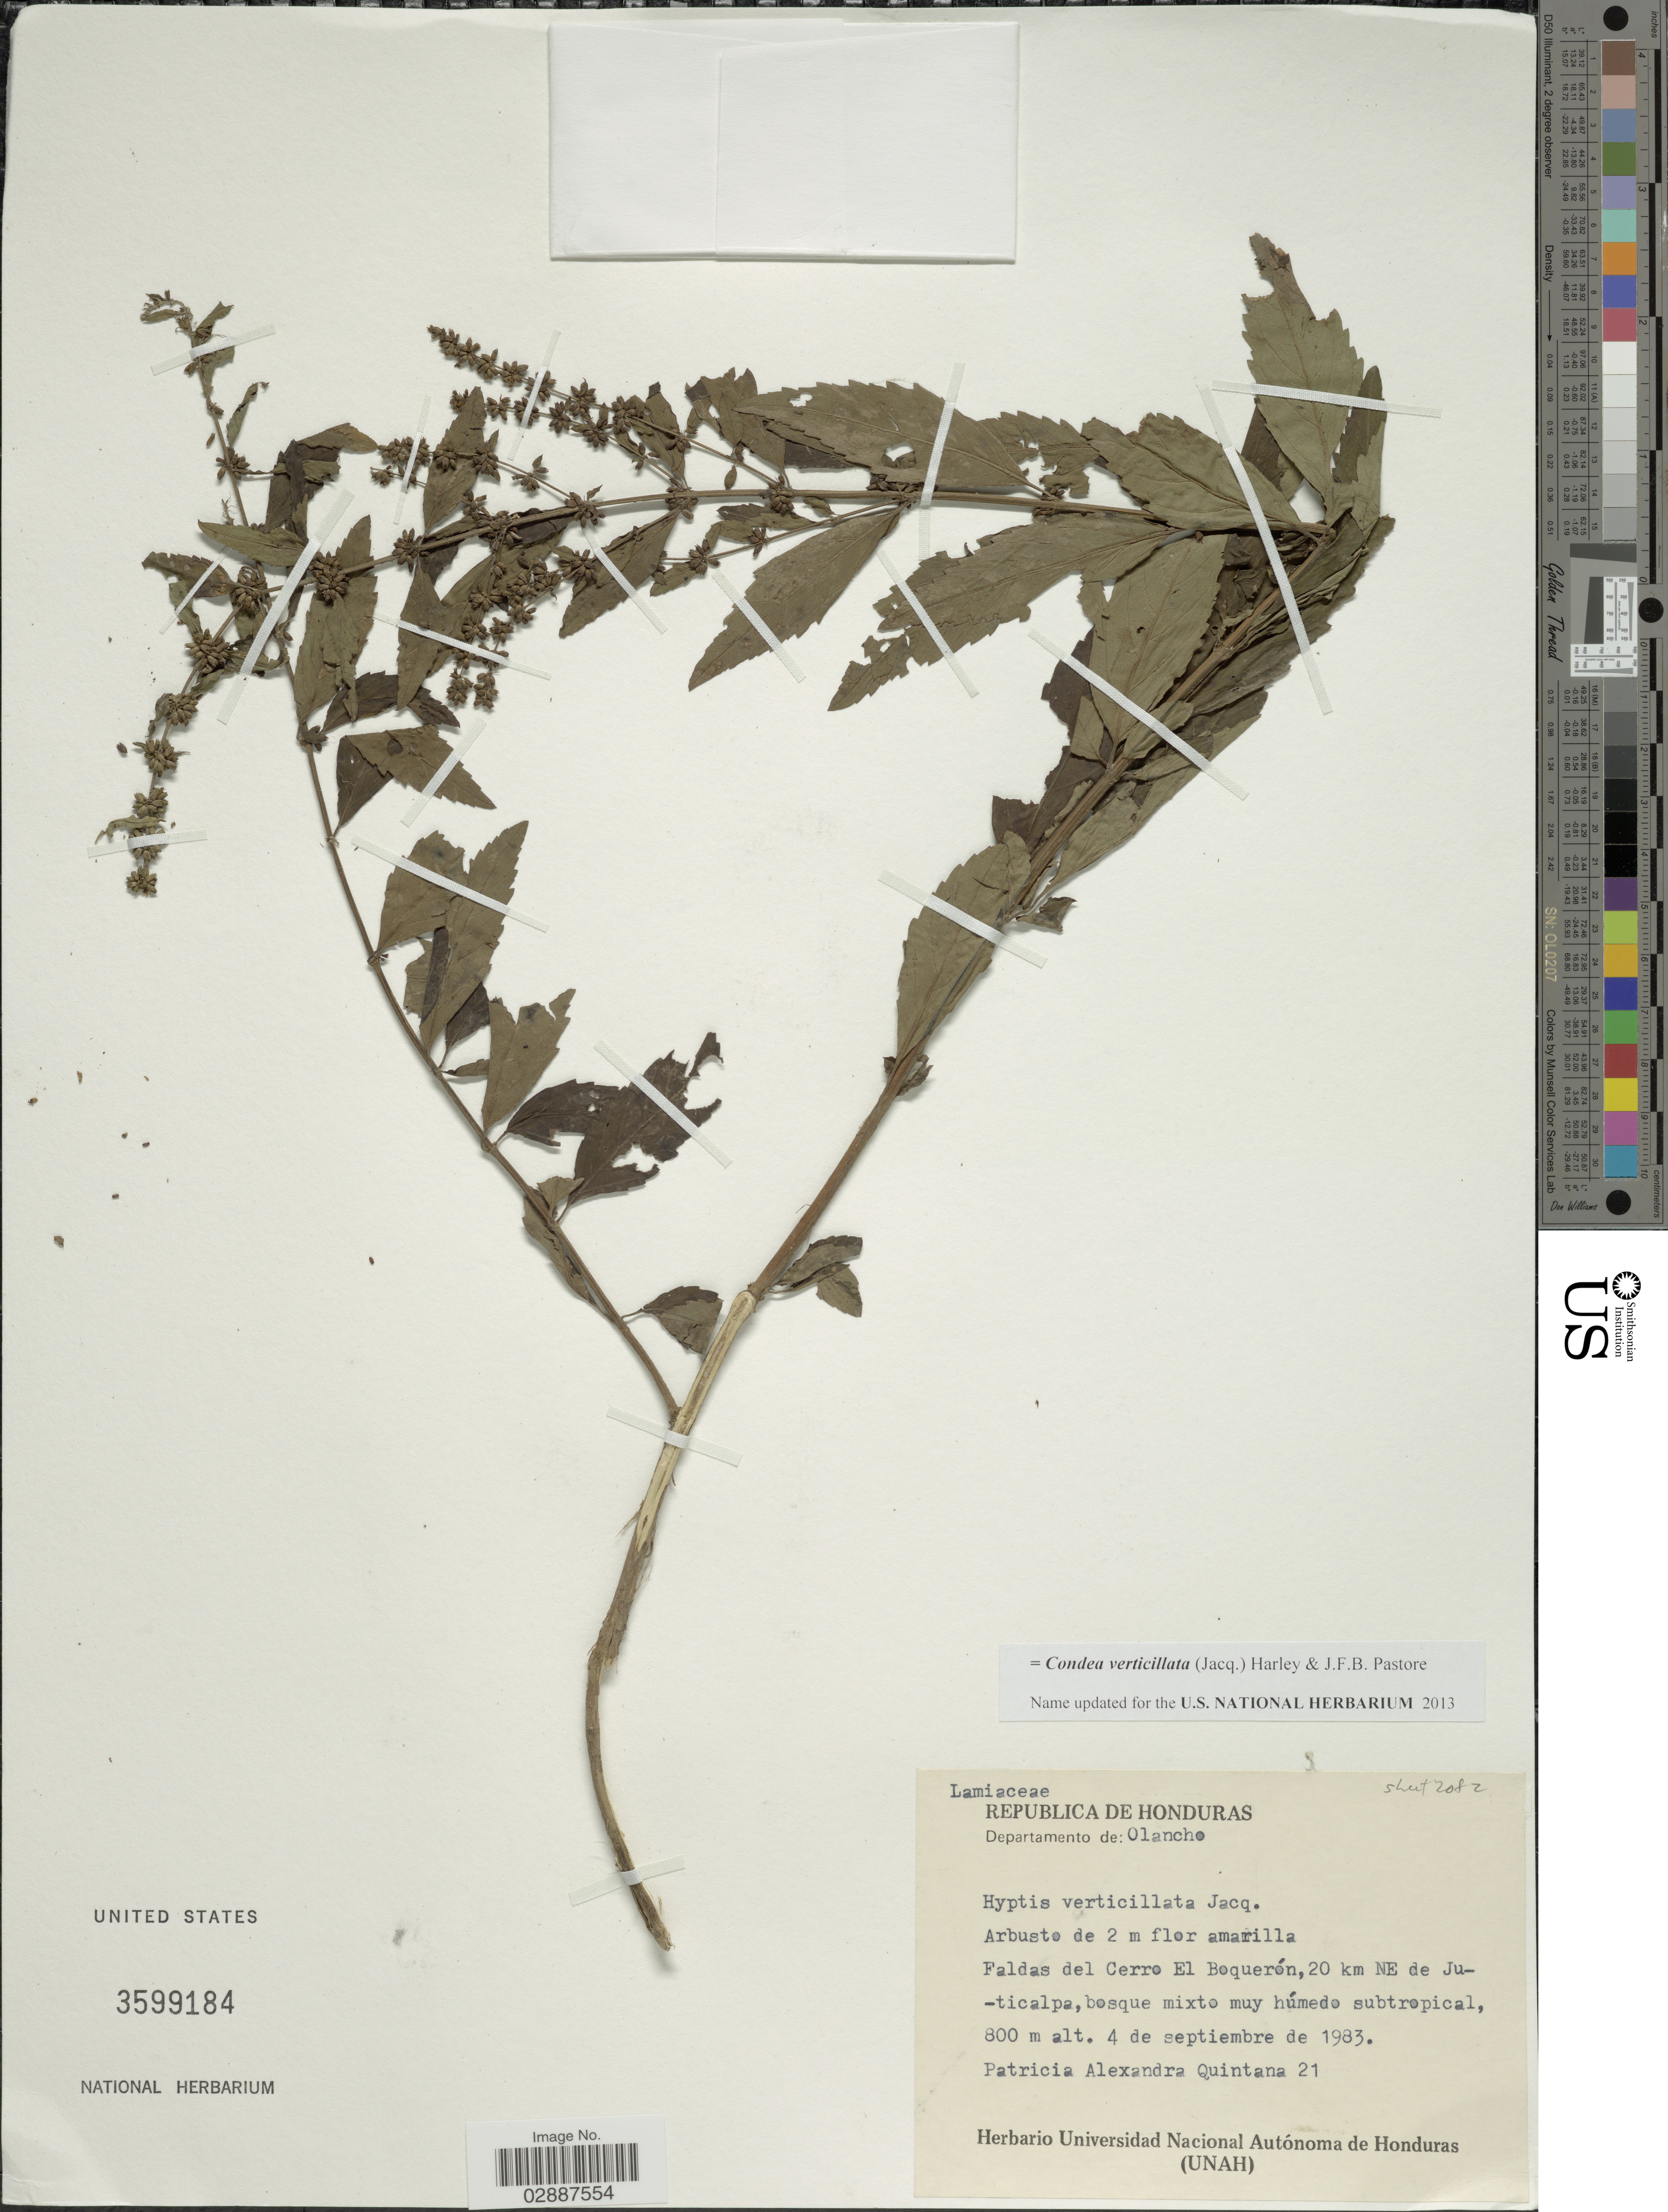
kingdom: Plantae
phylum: Tracheophyta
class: Magnoliopsida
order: Lamiales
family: Lamiaceae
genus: Condea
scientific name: Condea verticillata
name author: (Jacq.) Harley & J.F.B. Pastore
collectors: P. Quintana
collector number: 21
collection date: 1983-09-04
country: Honduras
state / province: Olancho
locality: Departamento de: Olancho. Faldas del Cerro El Boquerón, 20 km NE de Juticalpa.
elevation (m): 800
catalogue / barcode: US 3599184